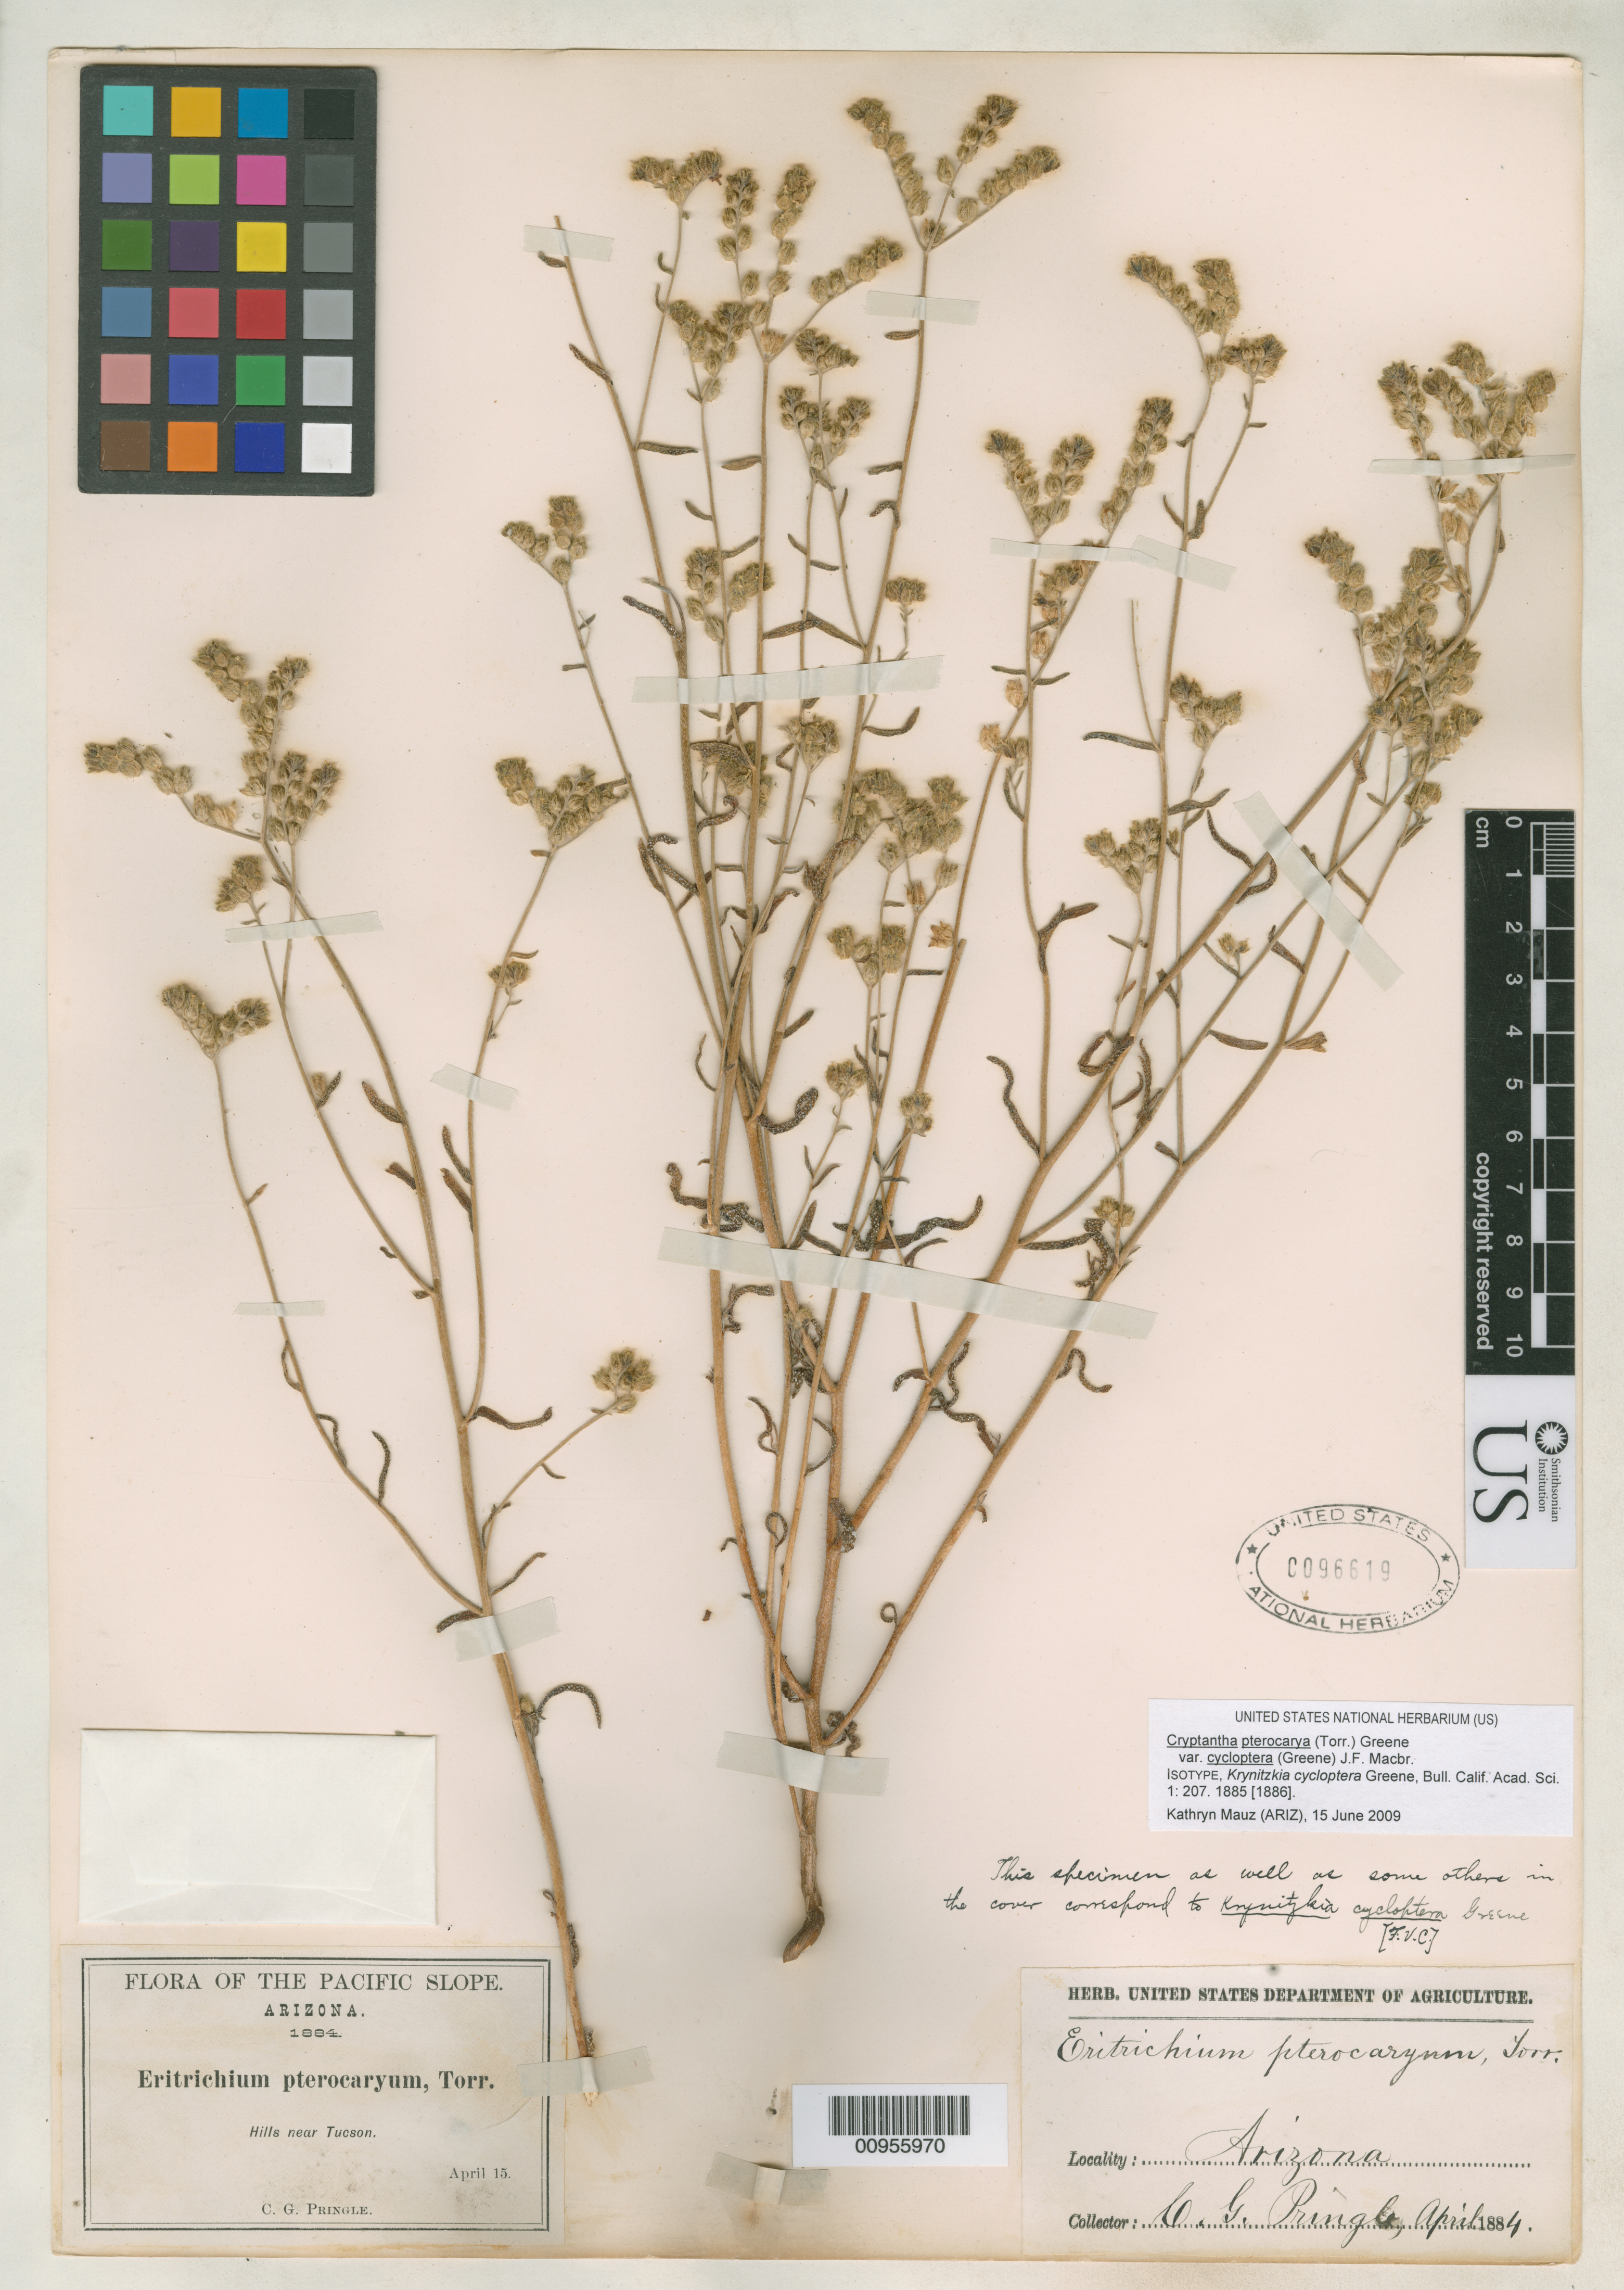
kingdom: Plantae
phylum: Tracheophyta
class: Magnoliopsida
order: Boraginales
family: Boraginaceae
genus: Krynitzkia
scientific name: Krynitzkia cycloptera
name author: Greene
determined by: Mauz, Kathryn, (ARIZ)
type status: Isotype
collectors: C. G. Pringle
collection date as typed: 15 Apr 1884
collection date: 1884-04-15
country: United States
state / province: Arizona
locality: Hills near Tucson.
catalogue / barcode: US 96619